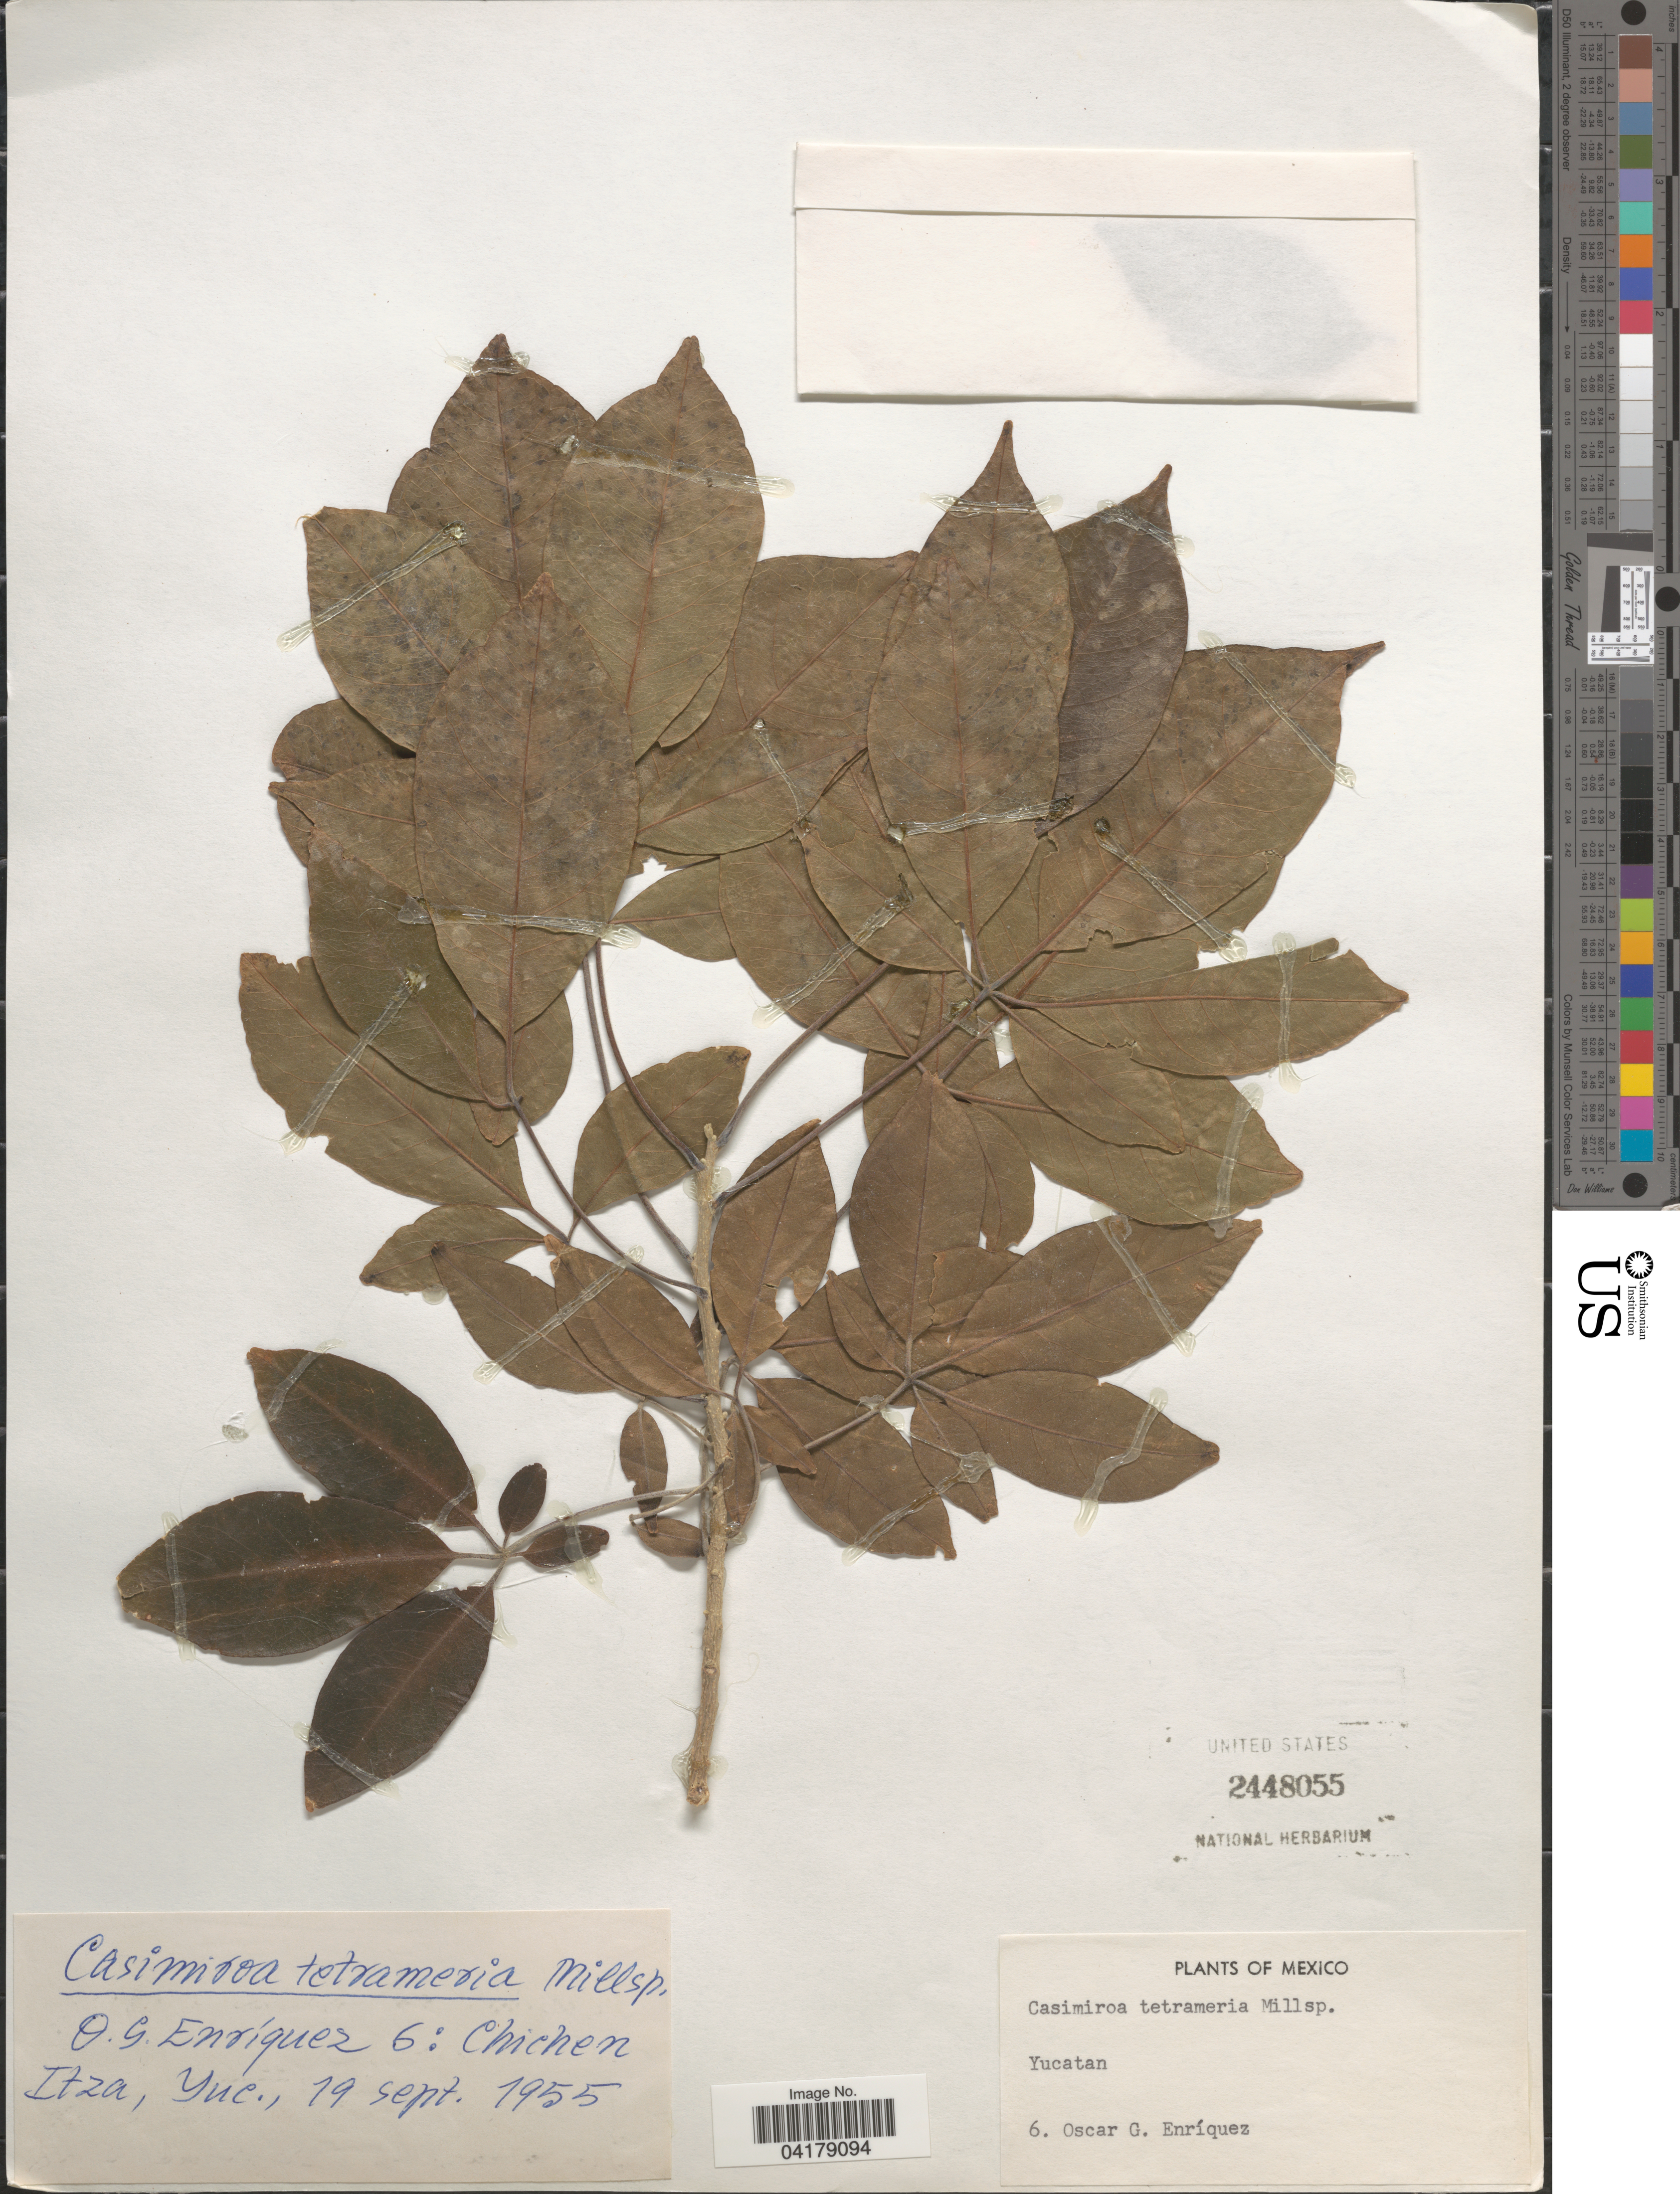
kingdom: Plantae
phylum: Tracheophyta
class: Magnoliopsida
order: Sapindales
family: Rutaceae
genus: Casimiroa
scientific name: Casimiroa tetrameria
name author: Millsp.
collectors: O. Enriquez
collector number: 6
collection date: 1955-09-19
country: Mexico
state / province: Yucatán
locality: Chichen Itza.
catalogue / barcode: US 2448055